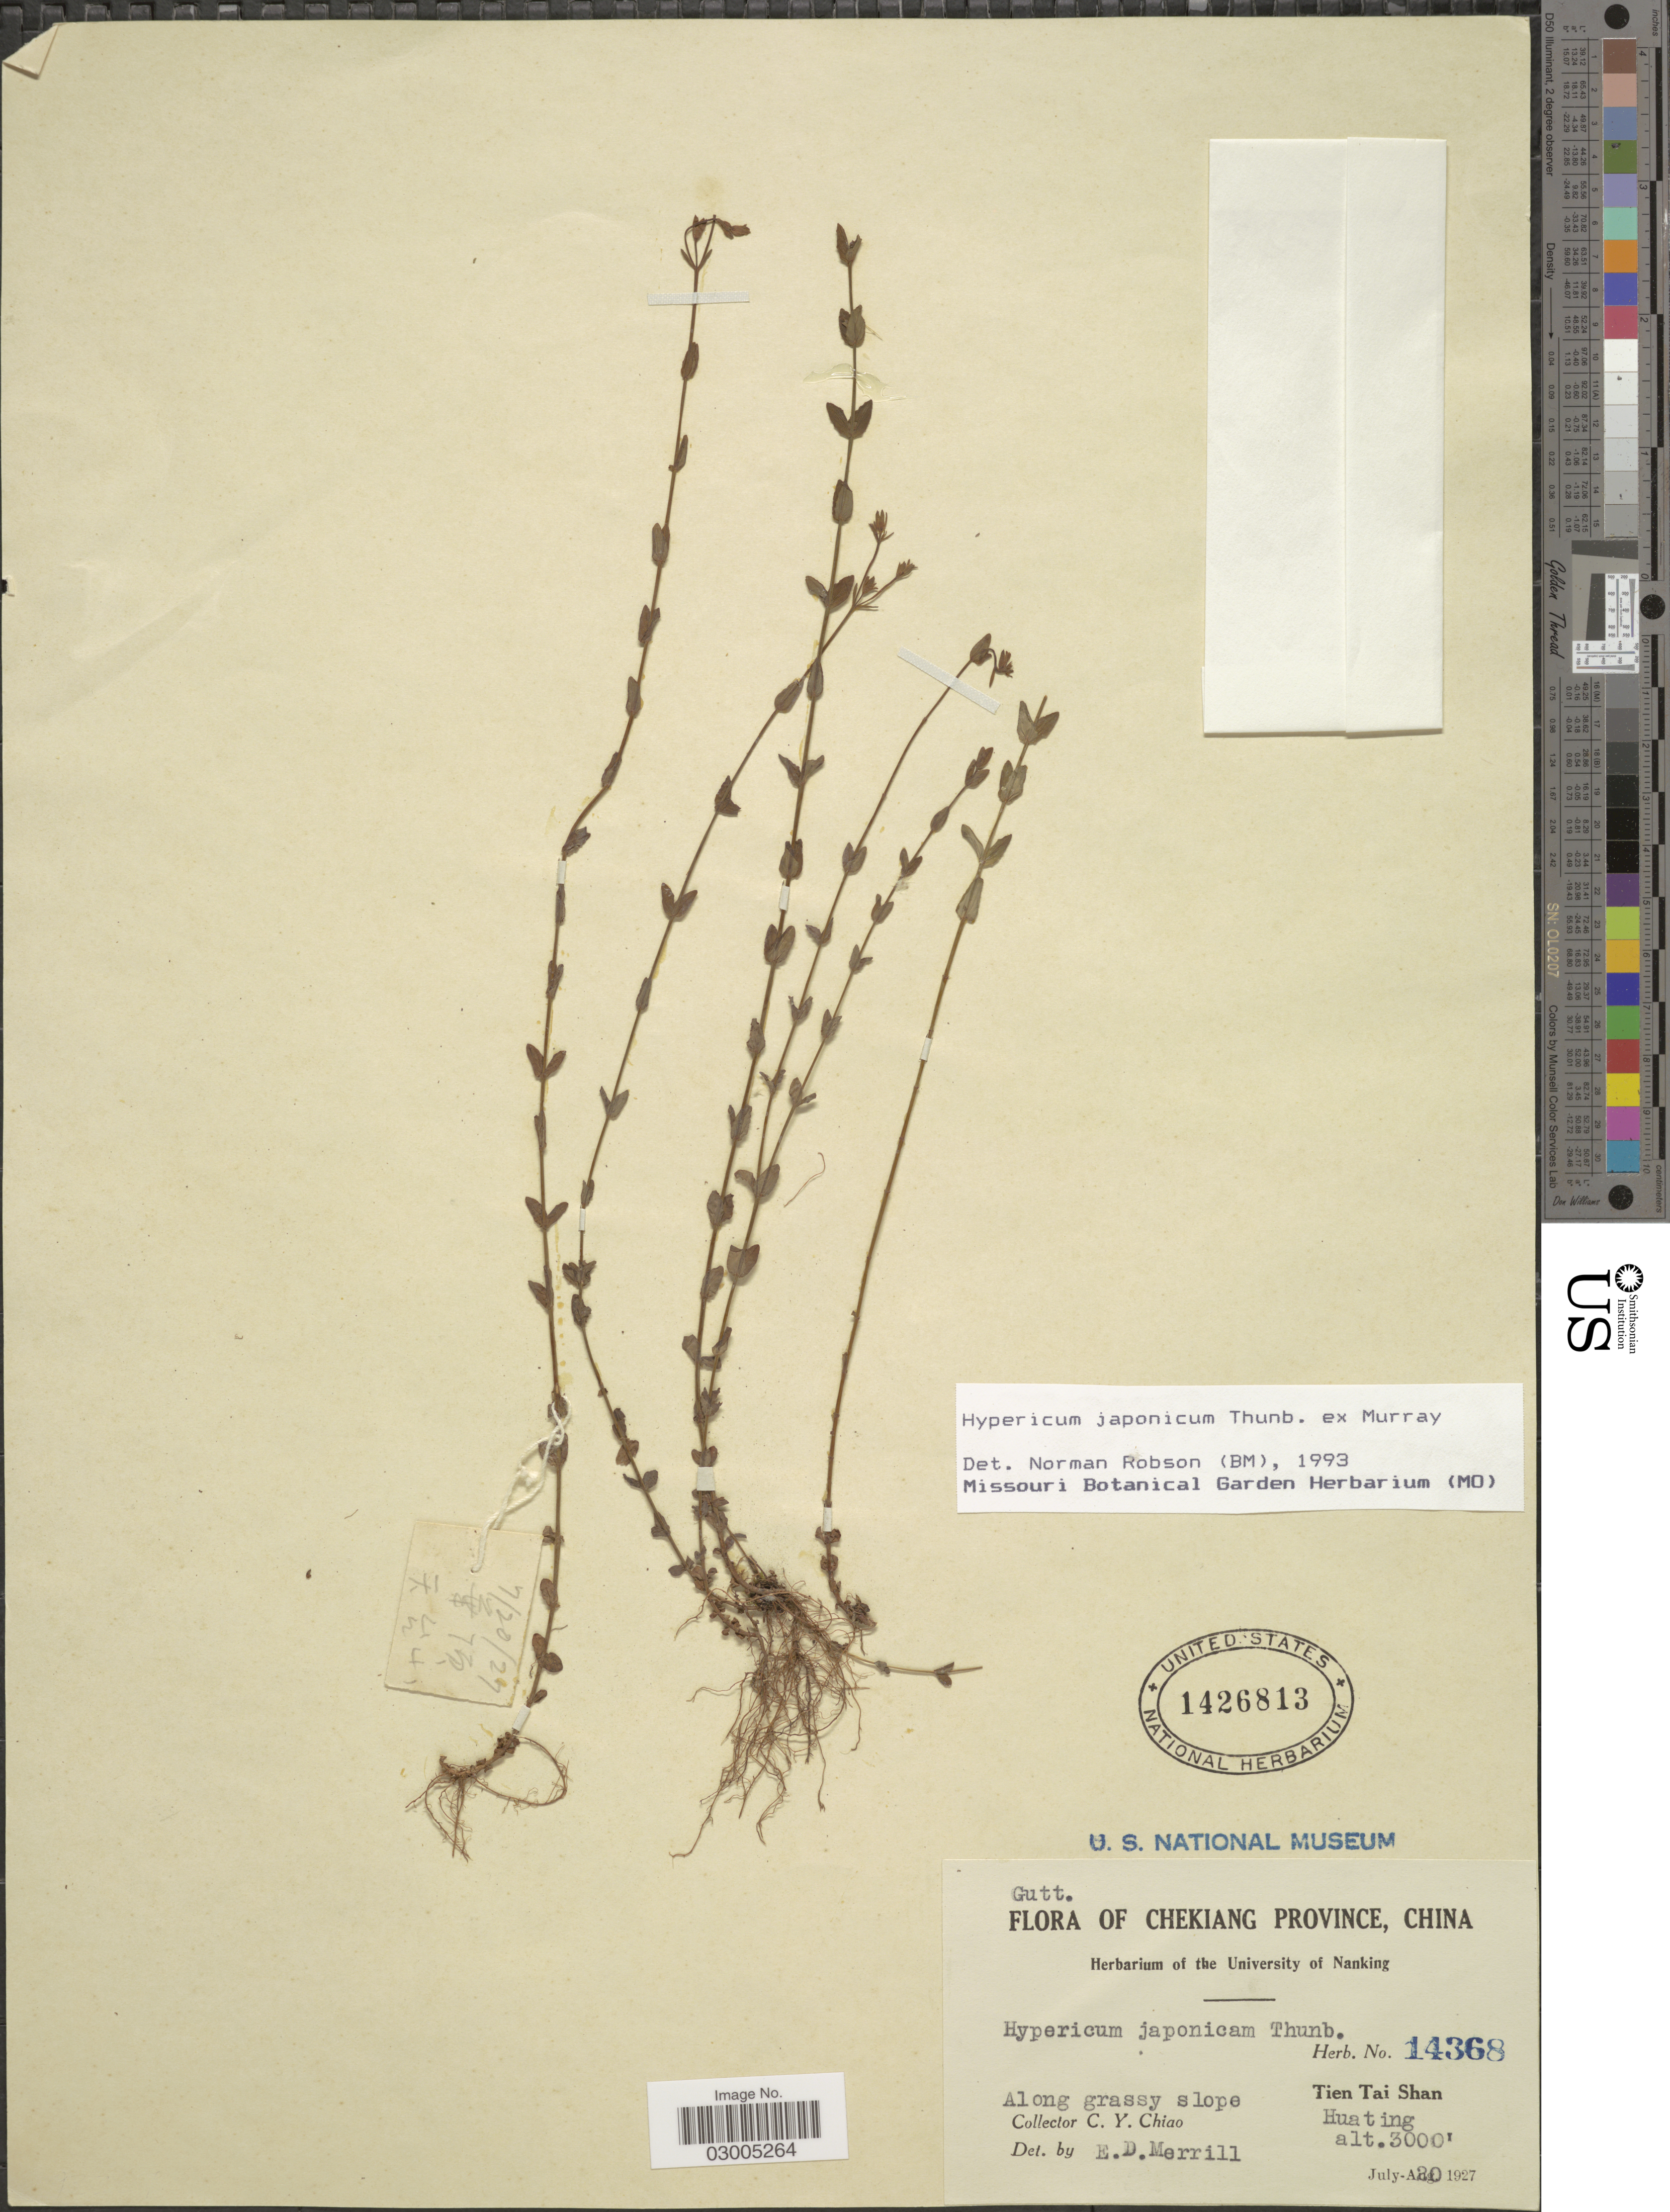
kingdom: Plantae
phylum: Tracheophyta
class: Magnoliopsida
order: Malpighiales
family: Hypericaceae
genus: Hypericum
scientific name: Hypericum japonicum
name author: Thunb.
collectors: C. Y. Chiao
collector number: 14368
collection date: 1927-07-20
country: China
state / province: Zhejiang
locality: Chekiang Province. Along grassy slope. Tien Tai Shan, Huating.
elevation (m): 914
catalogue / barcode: US 1426813